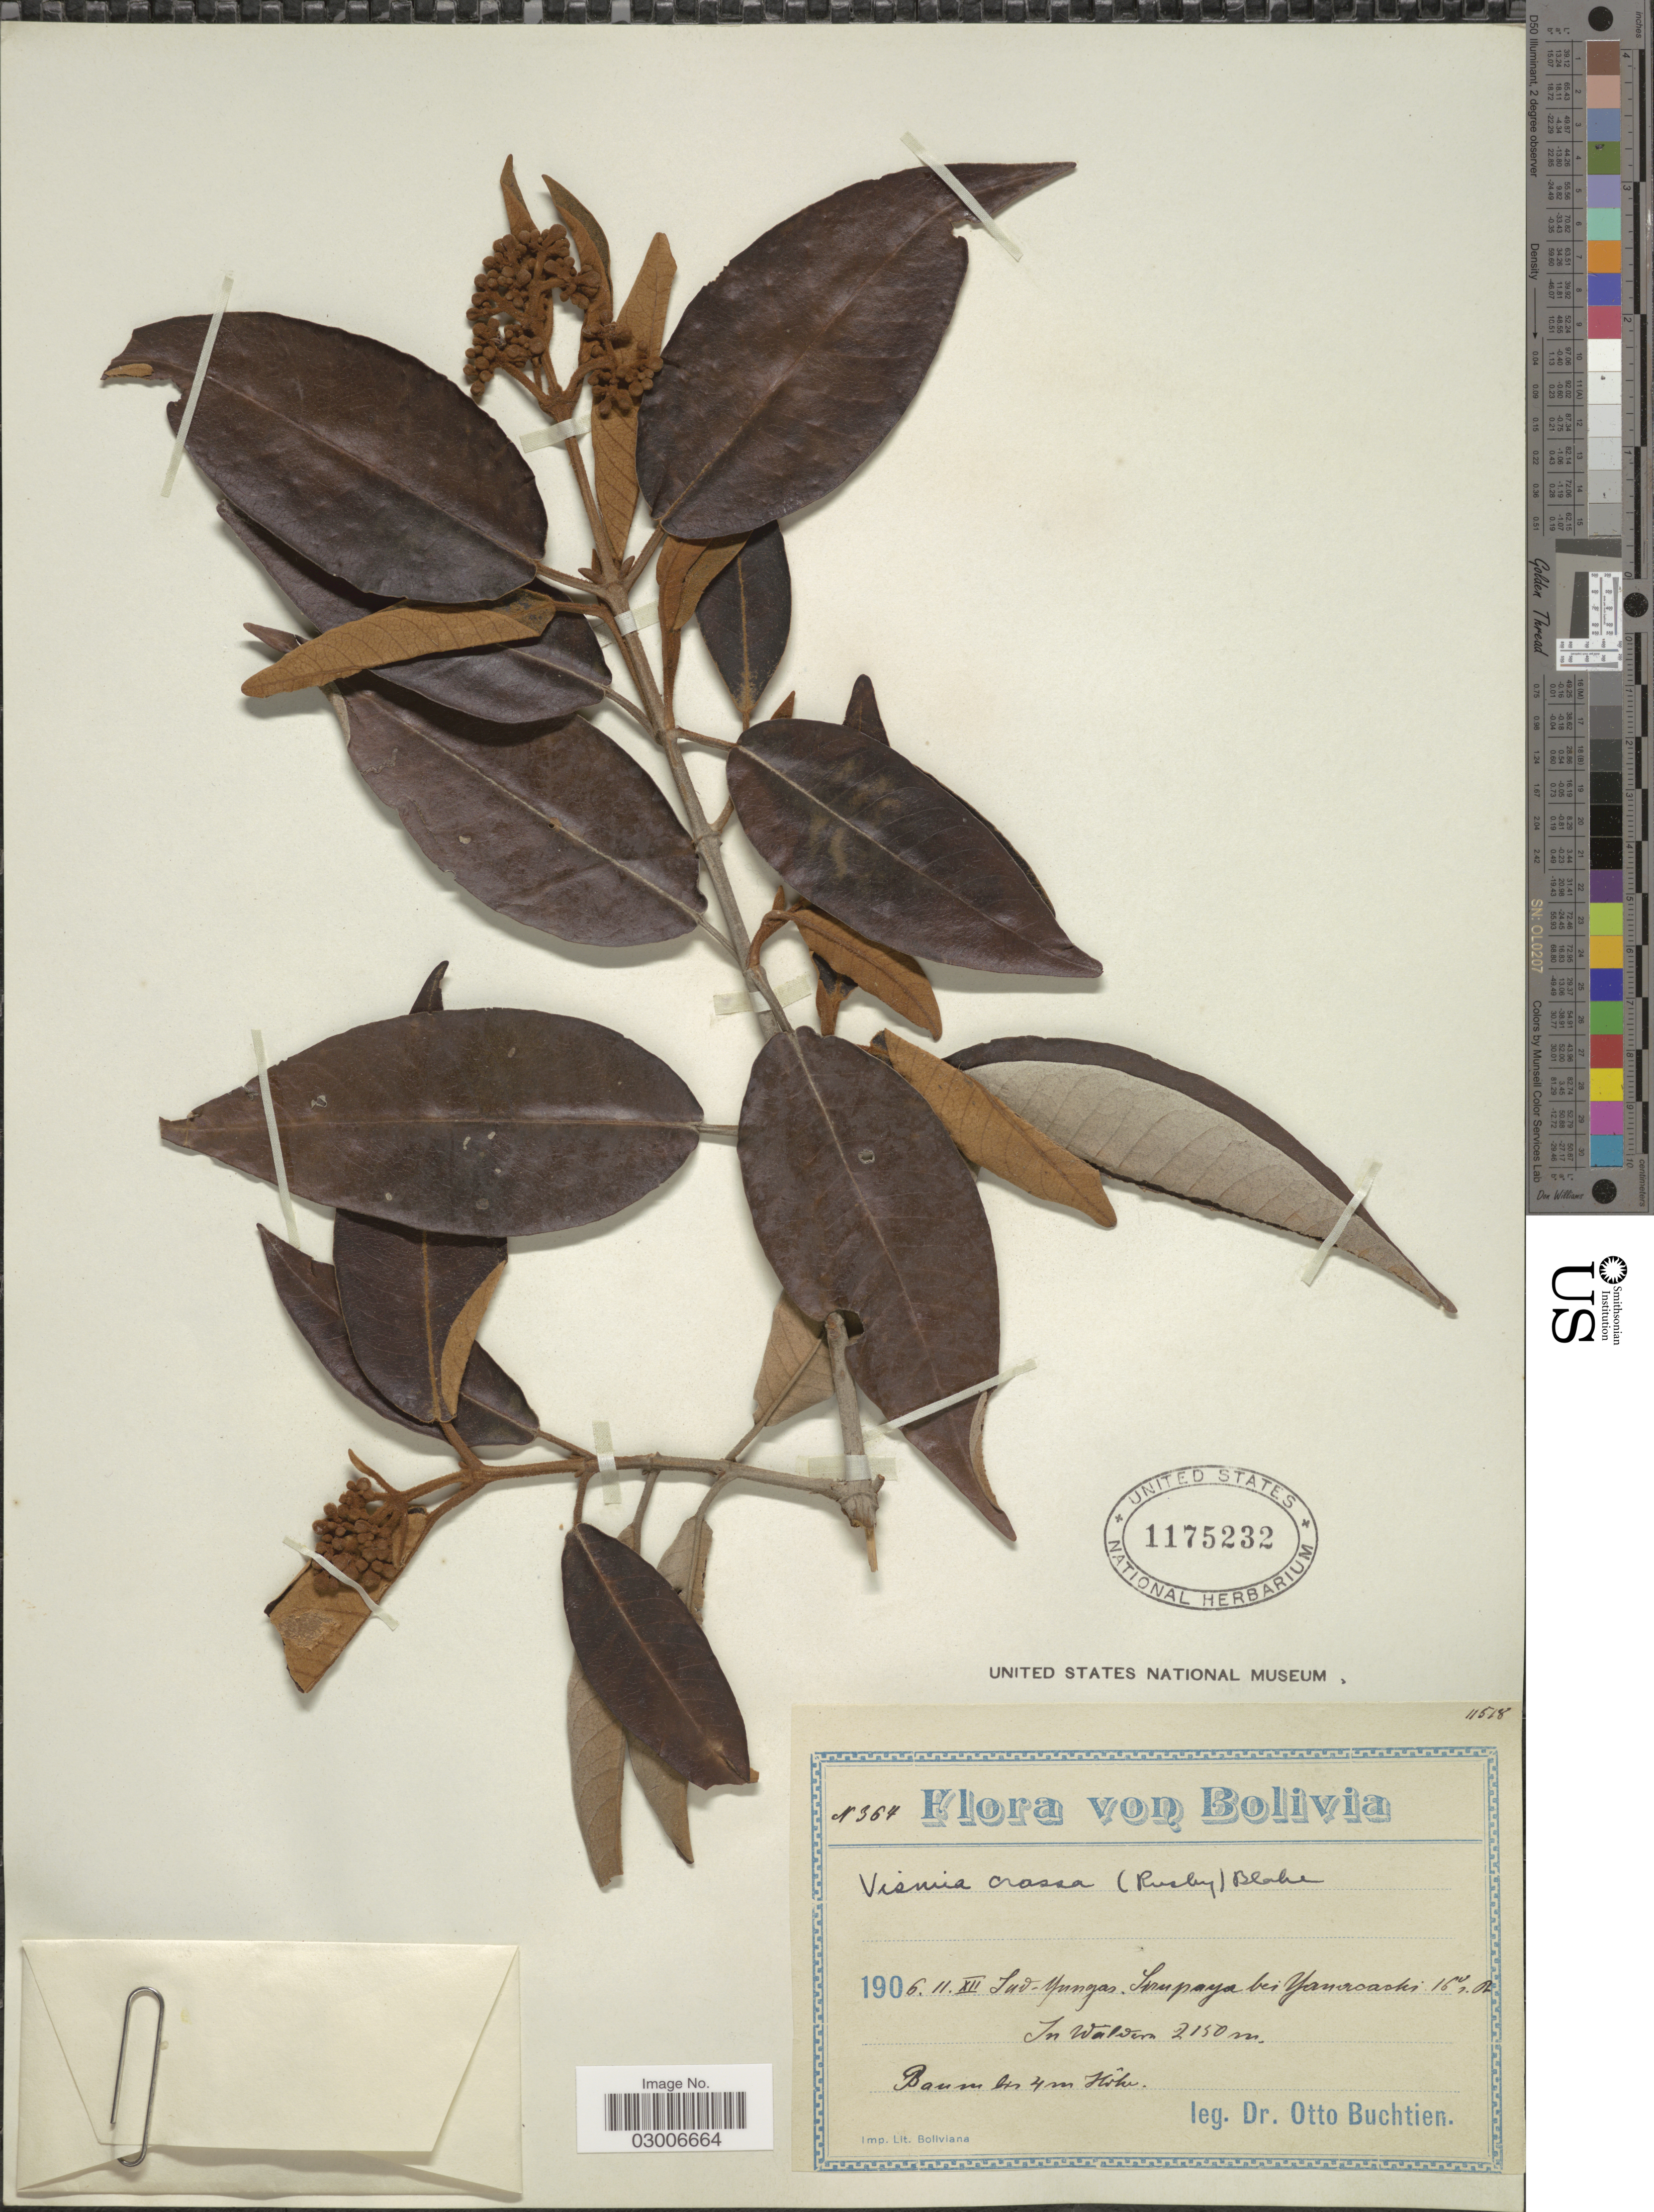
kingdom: Plantae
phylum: Tracheophyta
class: Magnoliopsida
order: Malpighiales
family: Hypericaceae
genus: Vismia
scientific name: Vismia crassa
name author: (Rusby) S.F. Blake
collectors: O. Buchtien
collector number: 364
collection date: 1906-12-11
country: Bolivia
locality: Sud-Yungas, Sirupaya bei Yanacachi.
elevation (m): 2150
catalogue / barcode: US 1175232